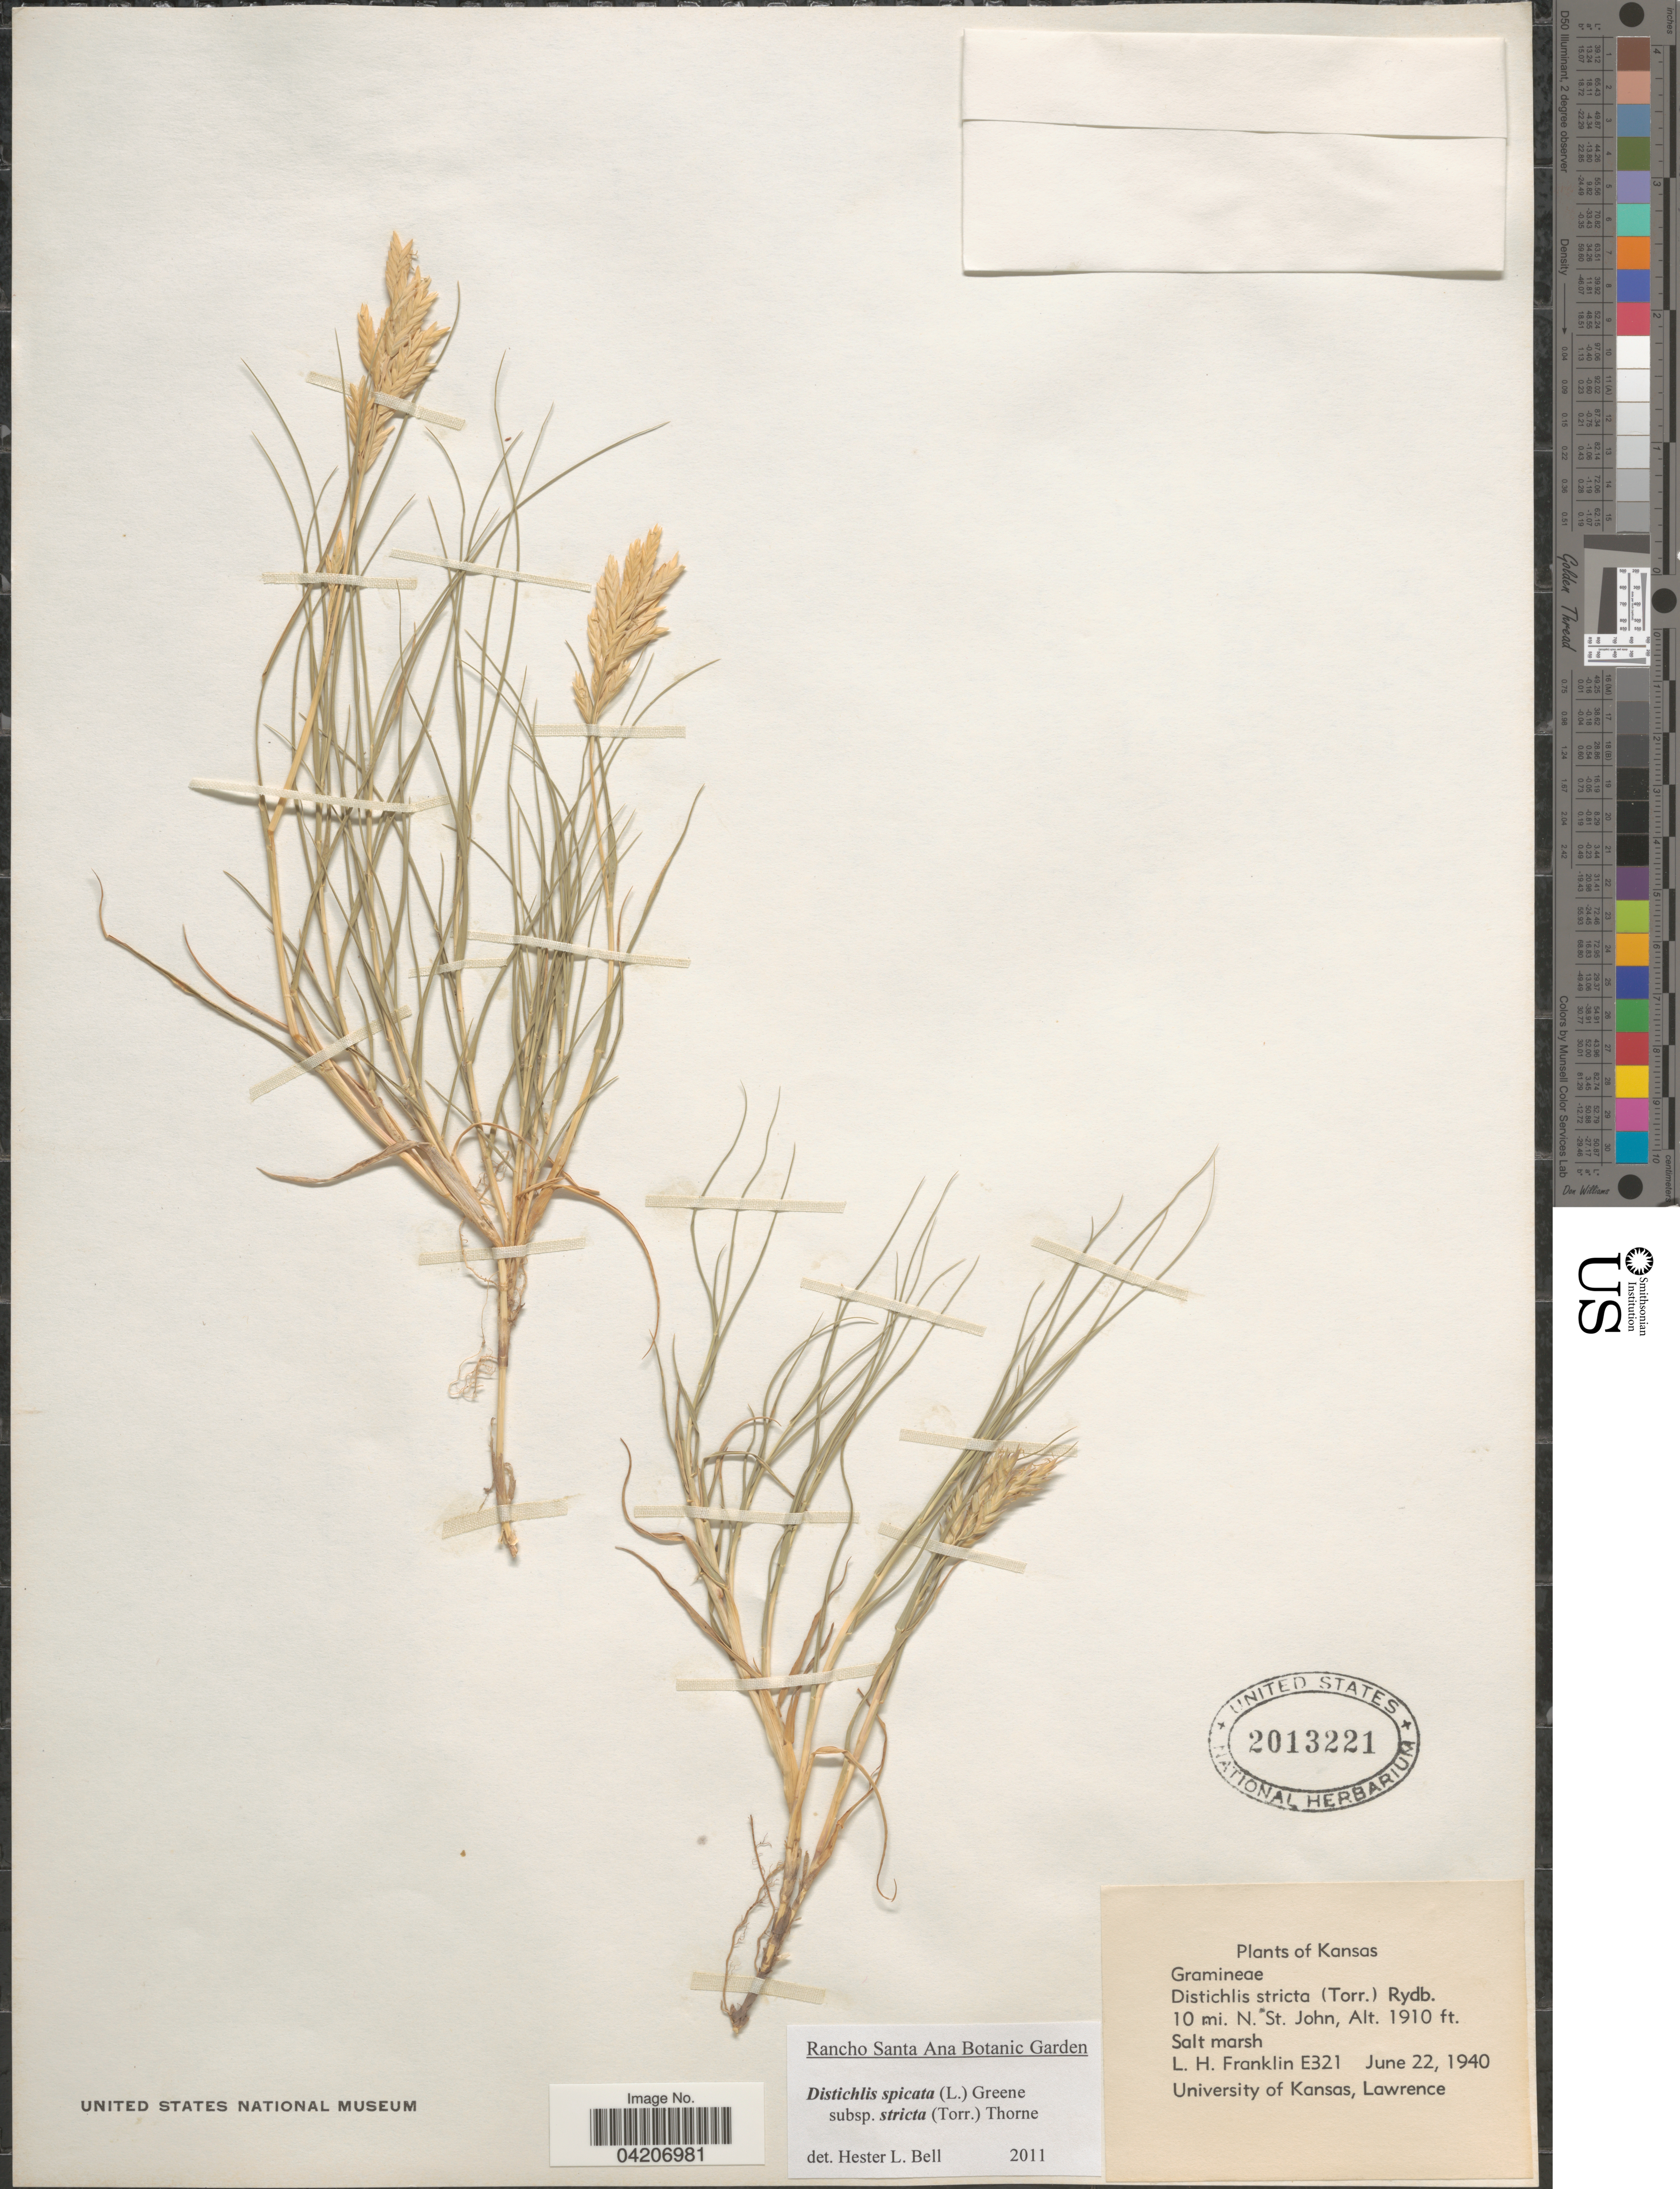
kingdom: Plantae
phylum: Tracheophyta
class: Liliopsida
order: Poales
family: Poaceae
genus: Distichlis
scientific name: Distichlis spicata subsp. stricta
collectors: L. H. Franklin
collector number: E321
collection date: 1940-06-22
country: United States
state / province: Kansas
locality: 10 mi. N. St. John.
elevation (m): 582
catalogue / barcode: US 2013221